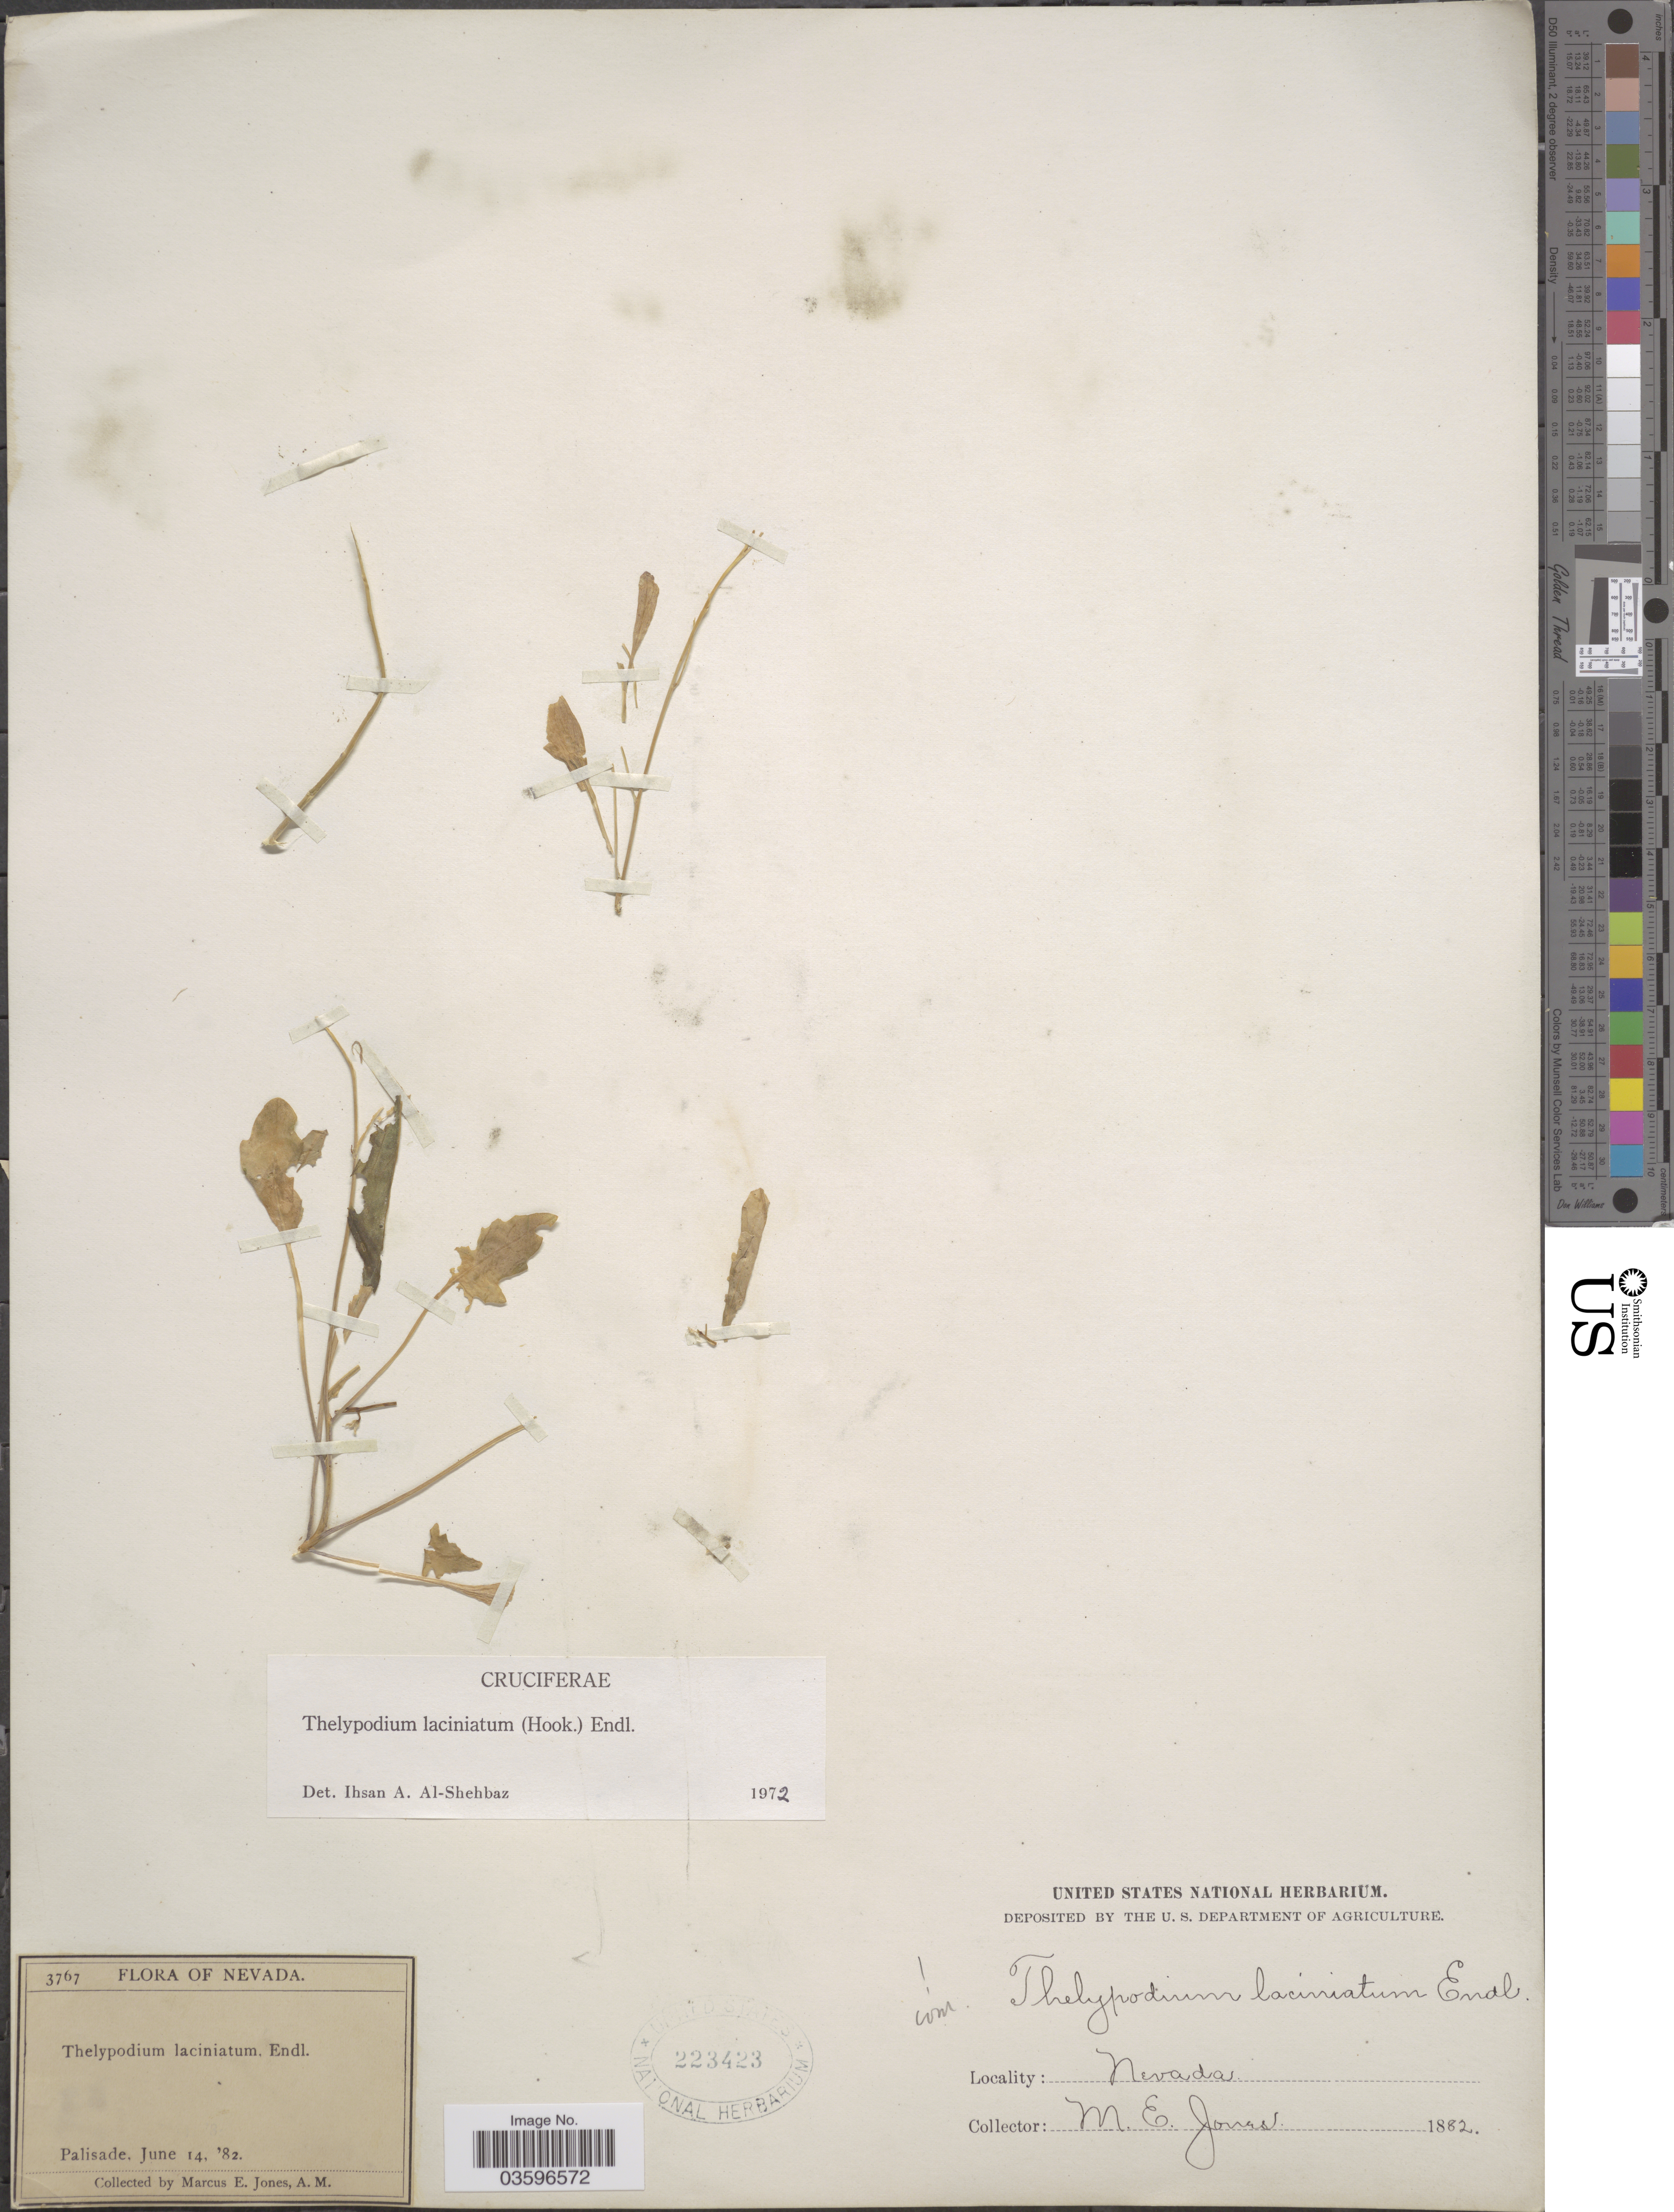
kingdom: Plantae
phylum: Tracheophyta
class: Magnoliopsida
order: Brassicales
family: Brassicaceae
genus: Thelypodium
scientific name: Thelypodium laciniatum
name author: (Hook.) Endl.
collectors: M. E. Jones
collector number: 3767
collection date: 1882-06-14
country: United States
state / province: Nevada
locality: Palisade.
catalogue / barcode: US 223423